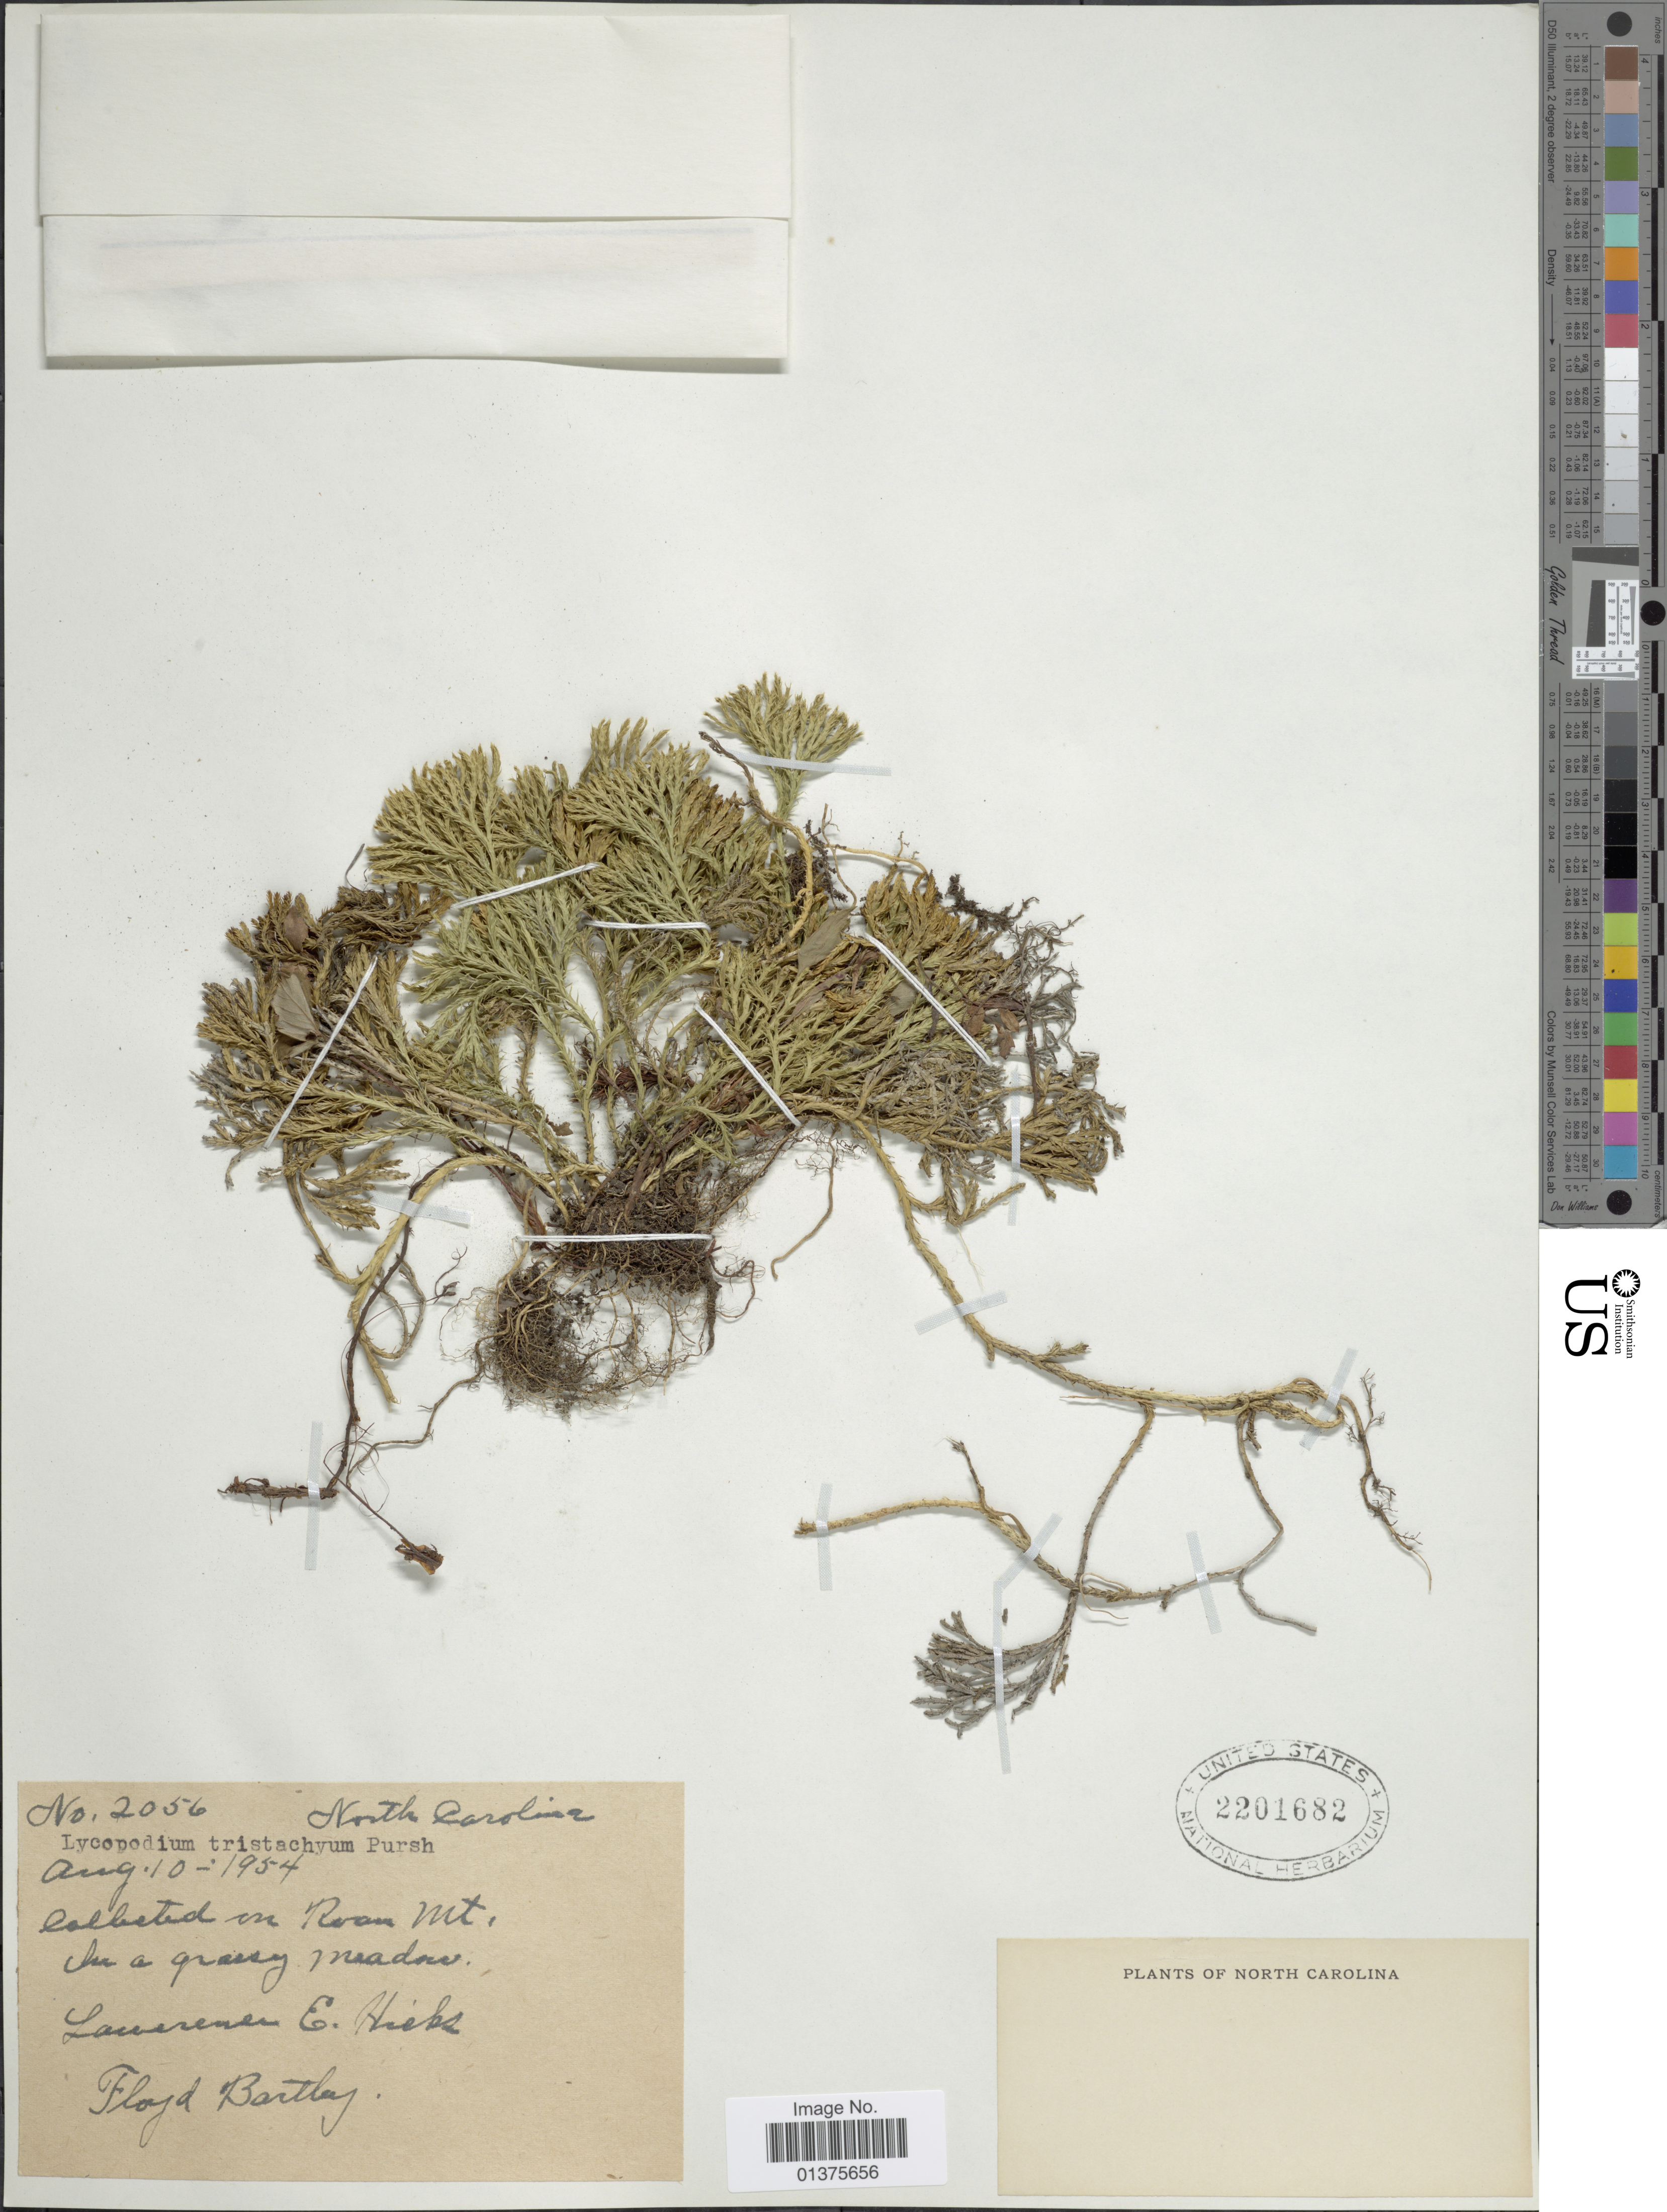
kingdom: Plantae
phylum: Tracheophyta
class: Lycopodiopsida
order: Lycopodiales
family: Lycopodiaceae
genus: Diphasiastrum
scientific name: Diphasiastrum tristachyum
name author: (Pursh) Holub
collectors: L. E. Hicks & F. Bartley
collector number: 2056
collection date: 1954-08-10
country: United States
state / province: North Carolina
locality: Roan Mt., in a grassy meadow.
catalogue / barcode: US 2201682